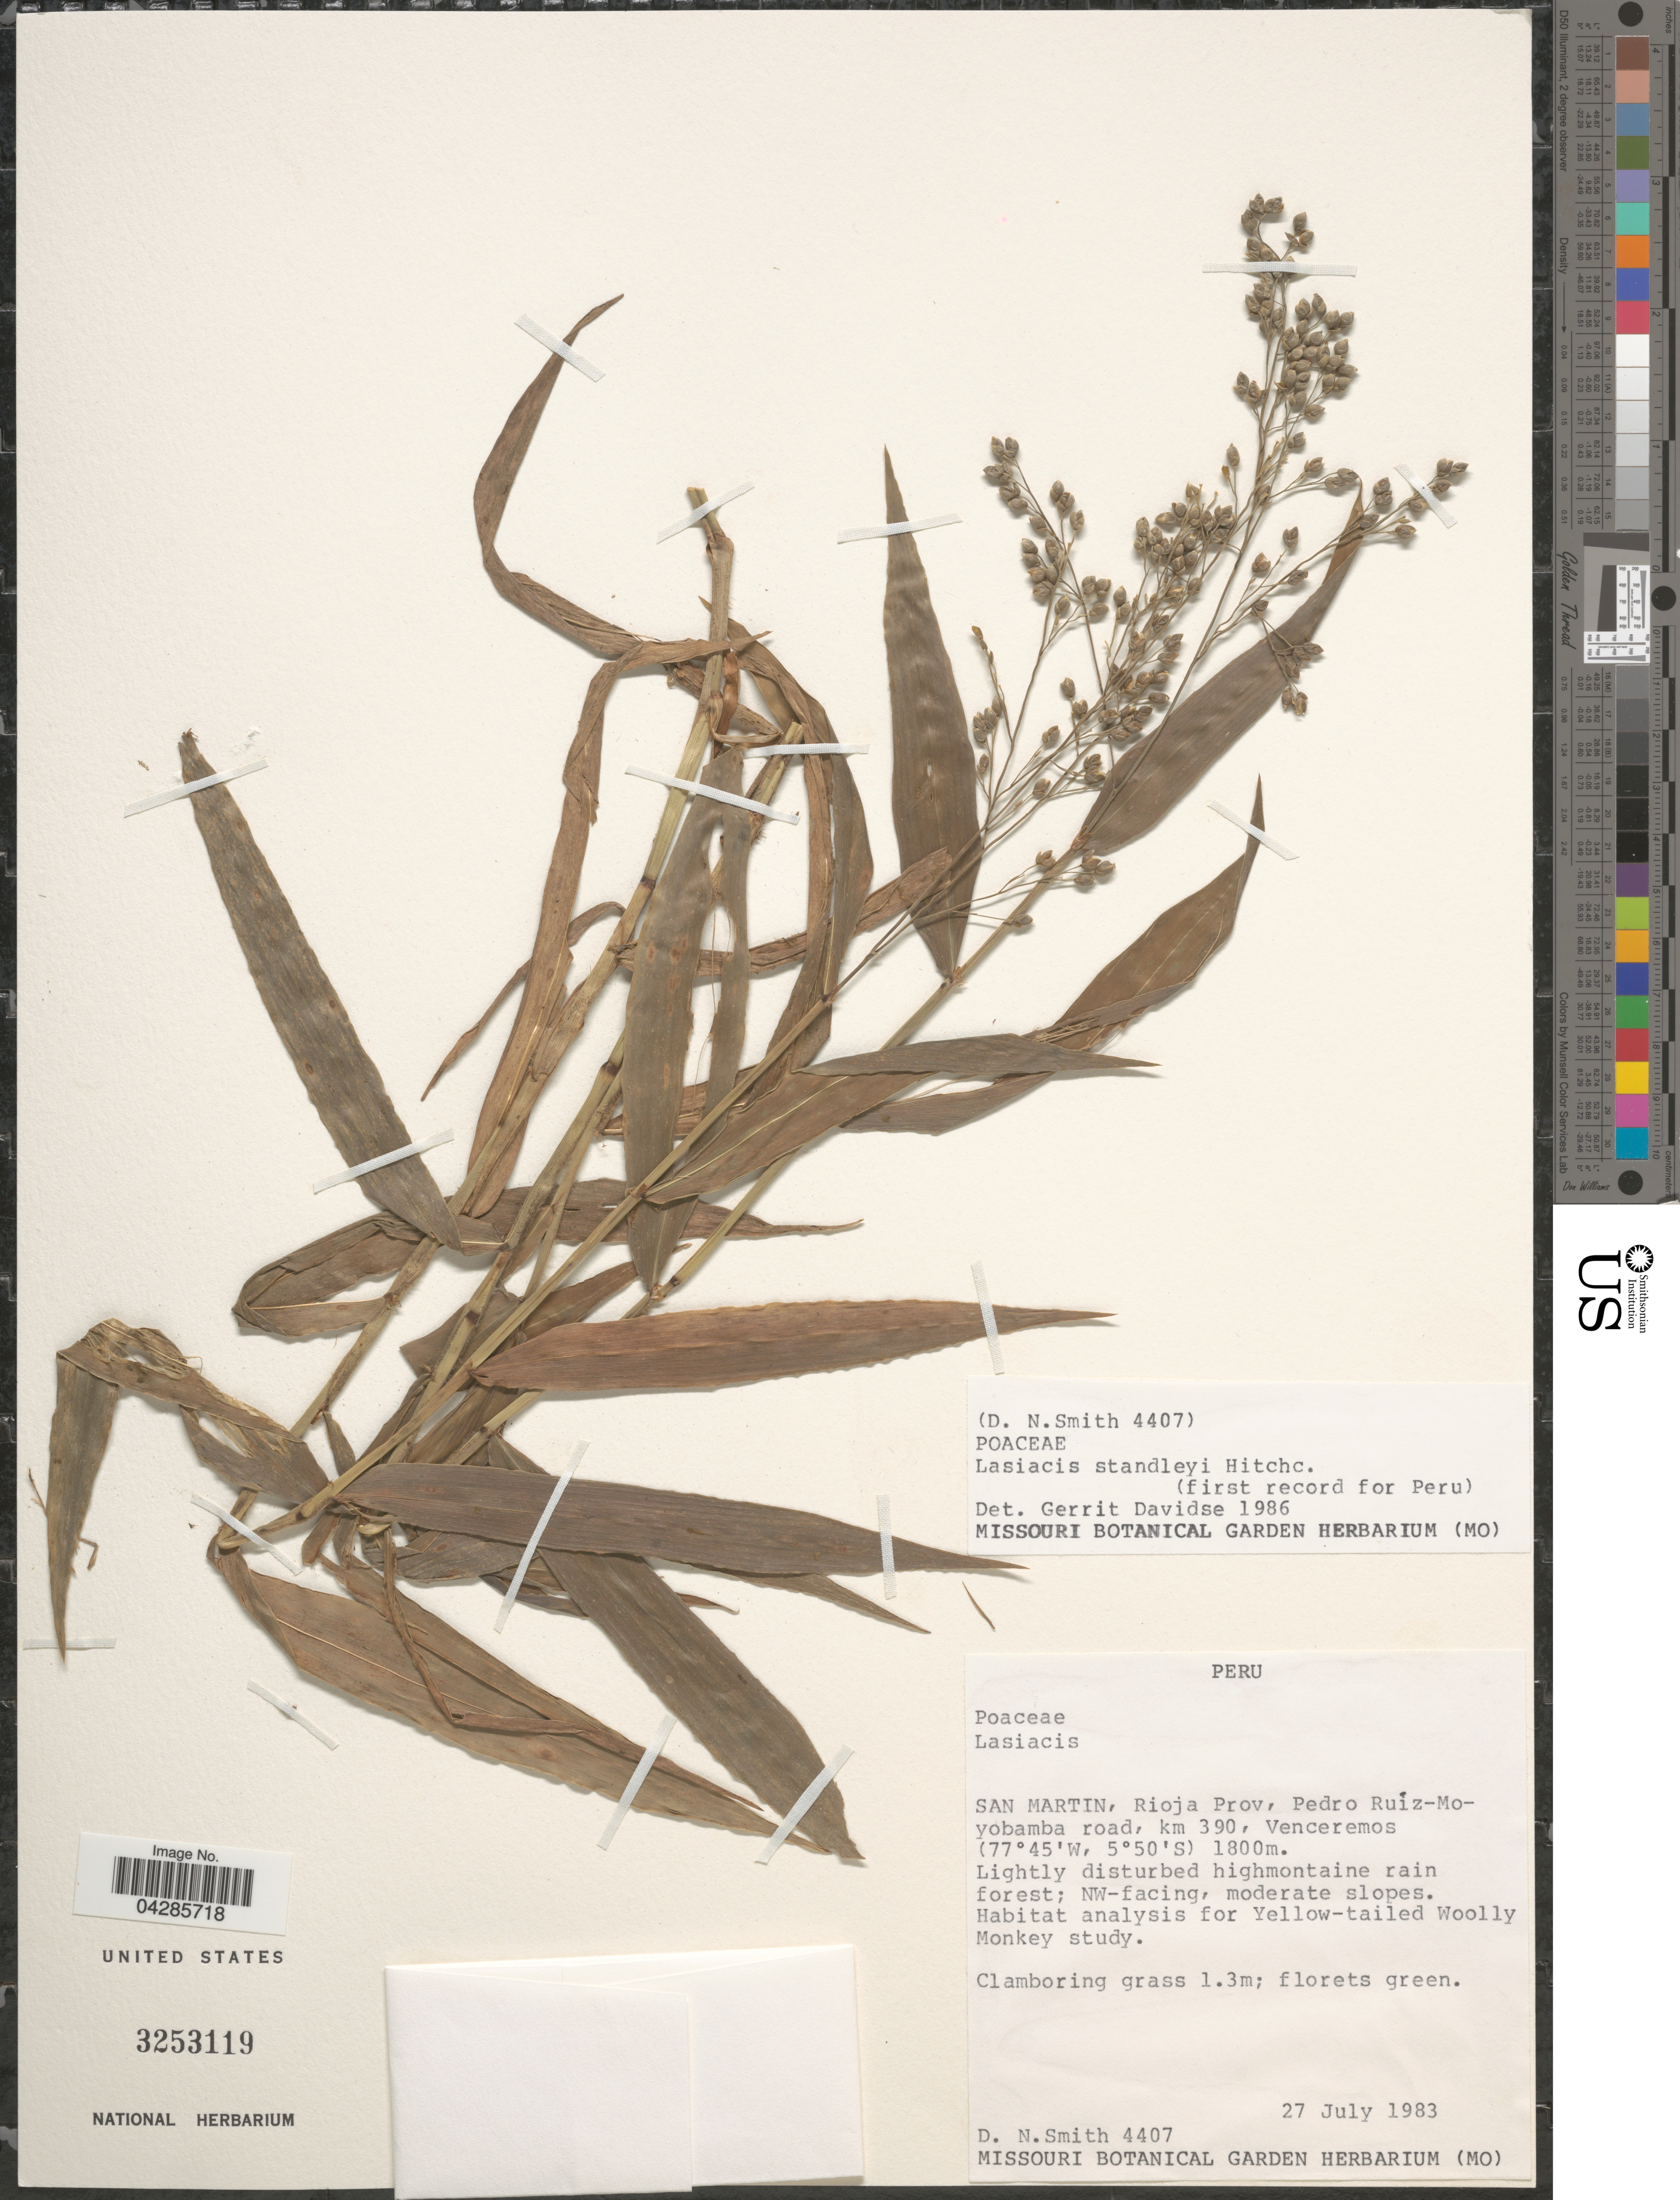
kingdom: Plantae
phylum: Tracheophyta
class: Liliopsida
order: Poales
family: Poaceae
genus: Lasiacis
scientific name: Lasiacis standleyi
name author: Hitchc.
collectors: D. Smith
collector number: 4407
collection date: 1983-07-27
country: Peru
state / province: San Martín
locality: Rioja Prov, Pedro Ruíz-Moyobamba road, km 390, Venceremos. NW-facing, moderate slopes.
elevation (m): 1800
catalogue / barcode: US 3253119